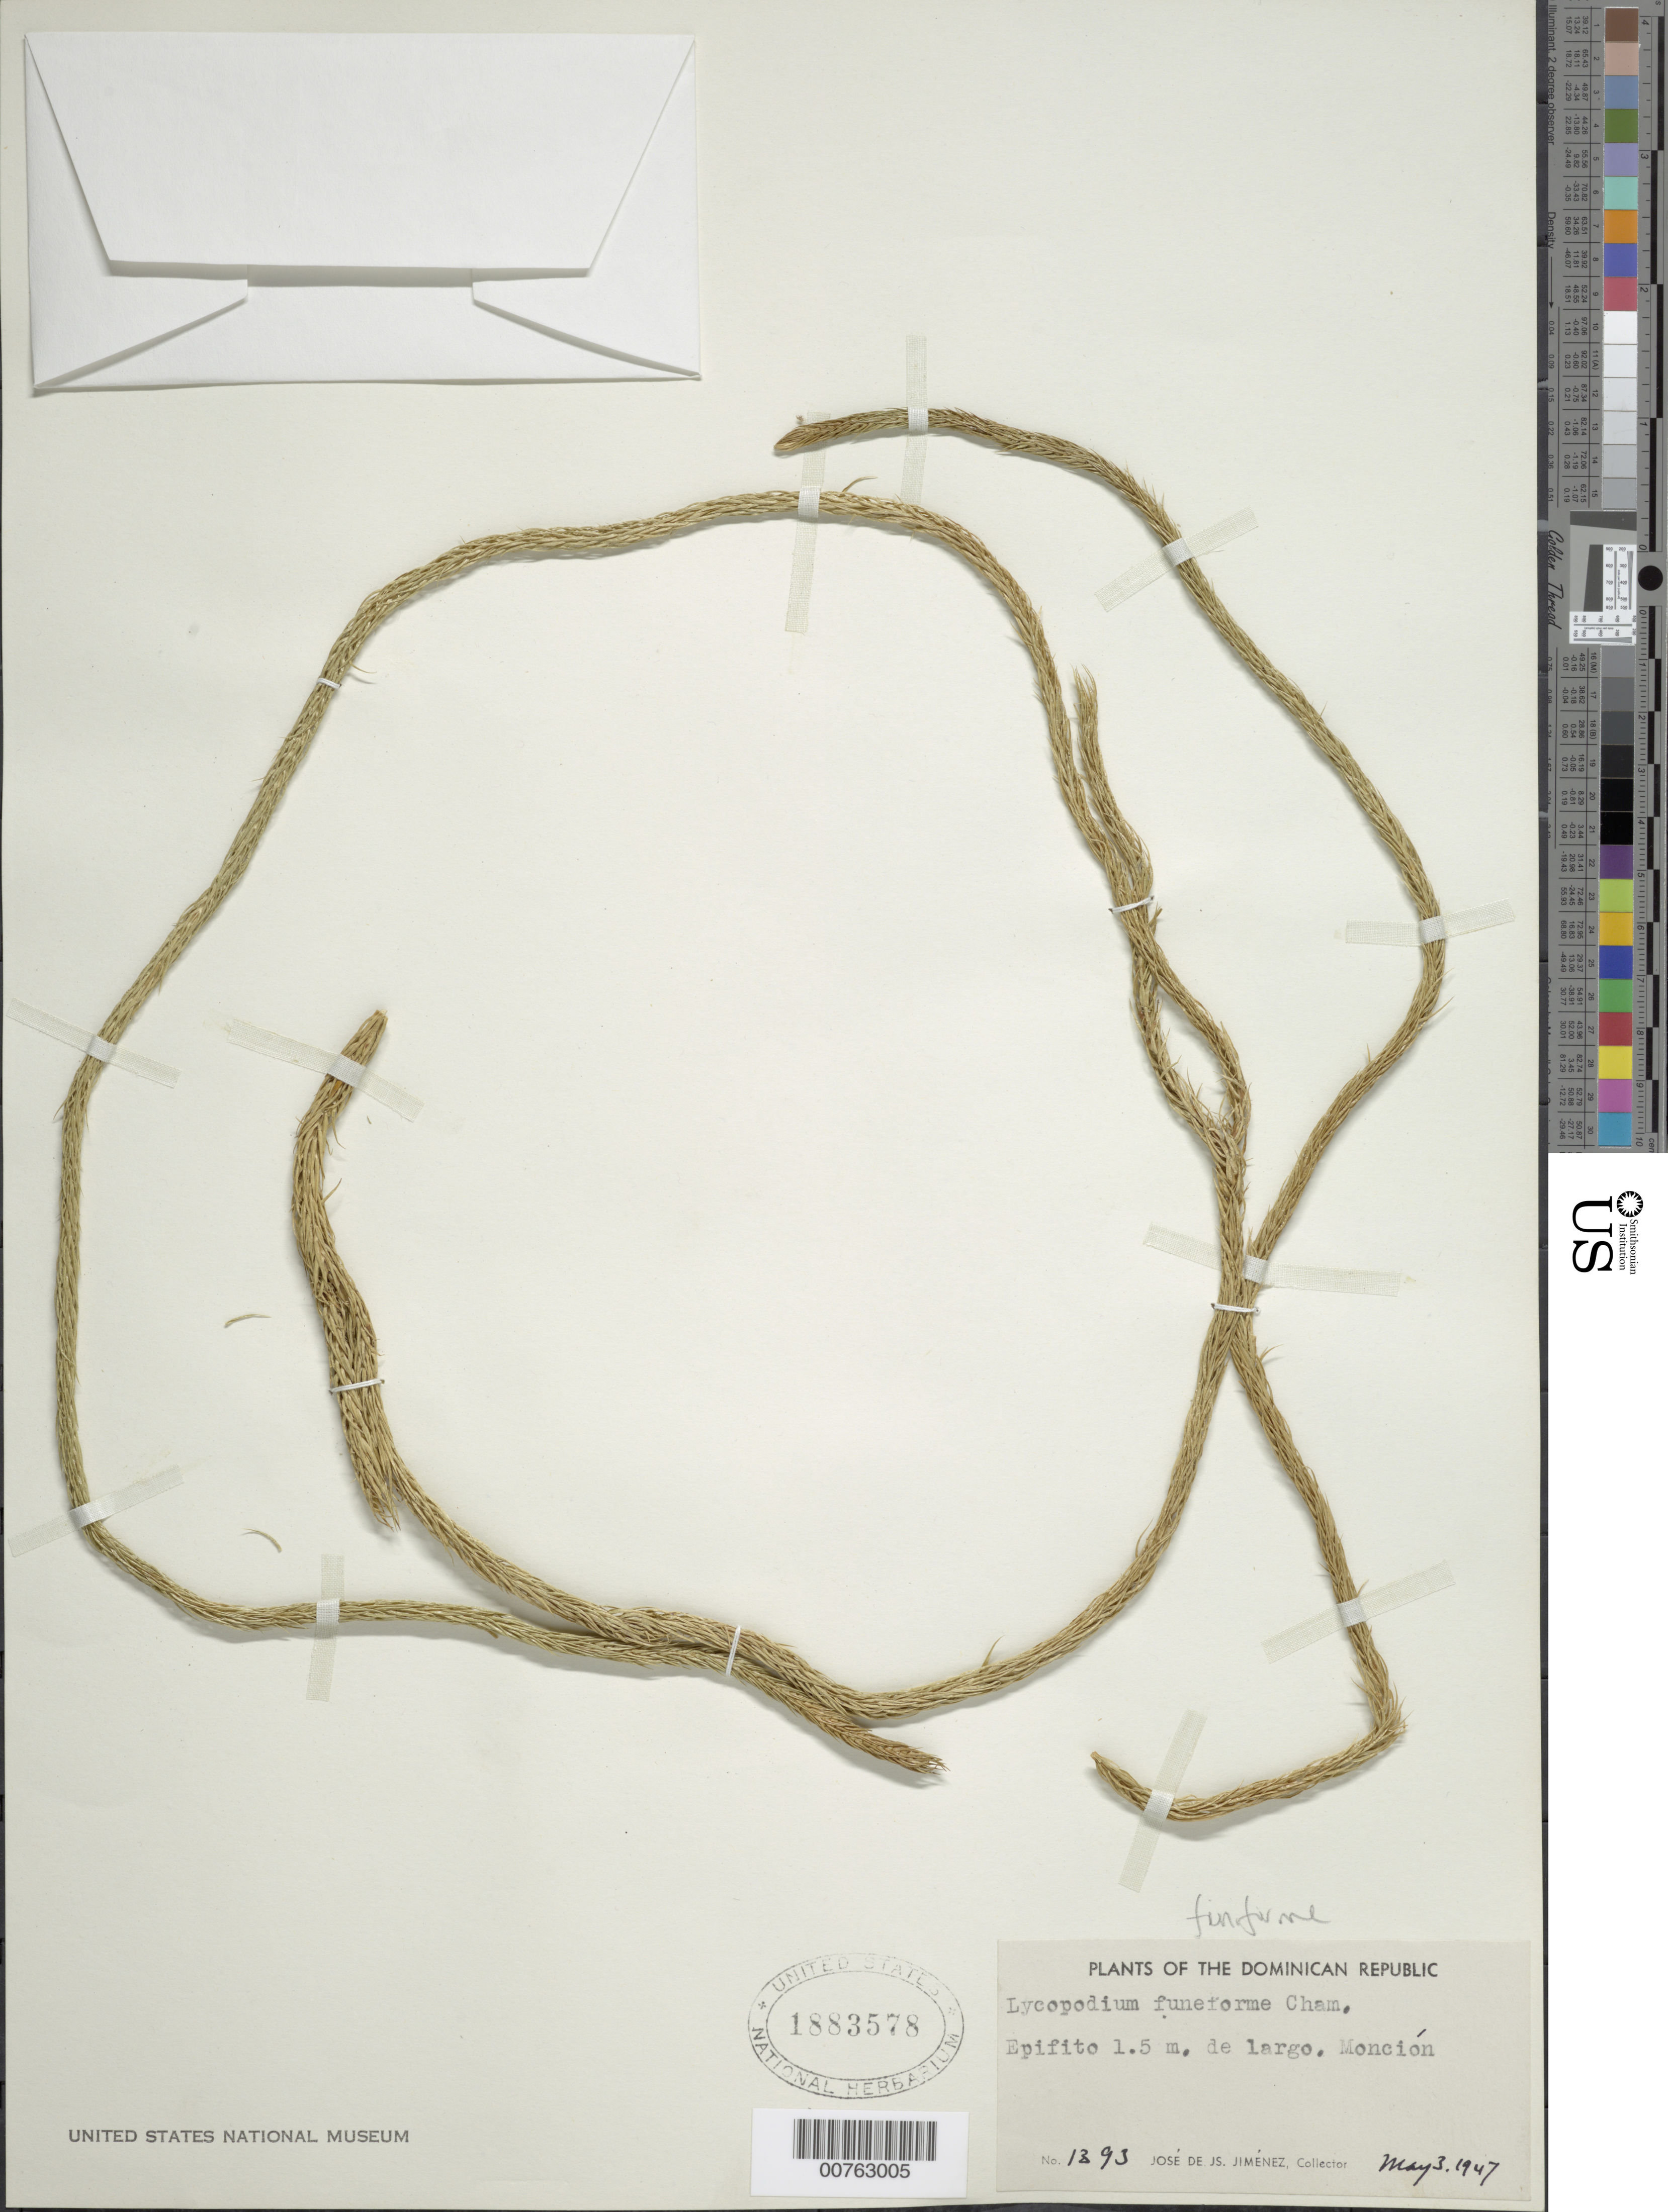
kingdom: Plantae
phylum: Tracheophyta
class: Lycopodiopsida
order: Lycopodiales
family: Lycopodiaceae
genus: Phlegmariurus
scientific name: Phlegmariurus funiformis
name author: (Cham. & Spring) B. Øllg.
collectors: J. J. Jiménez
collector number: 1393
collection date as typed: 03 May 1947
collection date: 1947-05-03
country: Dominican Republic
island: Hispaniola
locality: Monción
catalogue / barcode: US 1883578